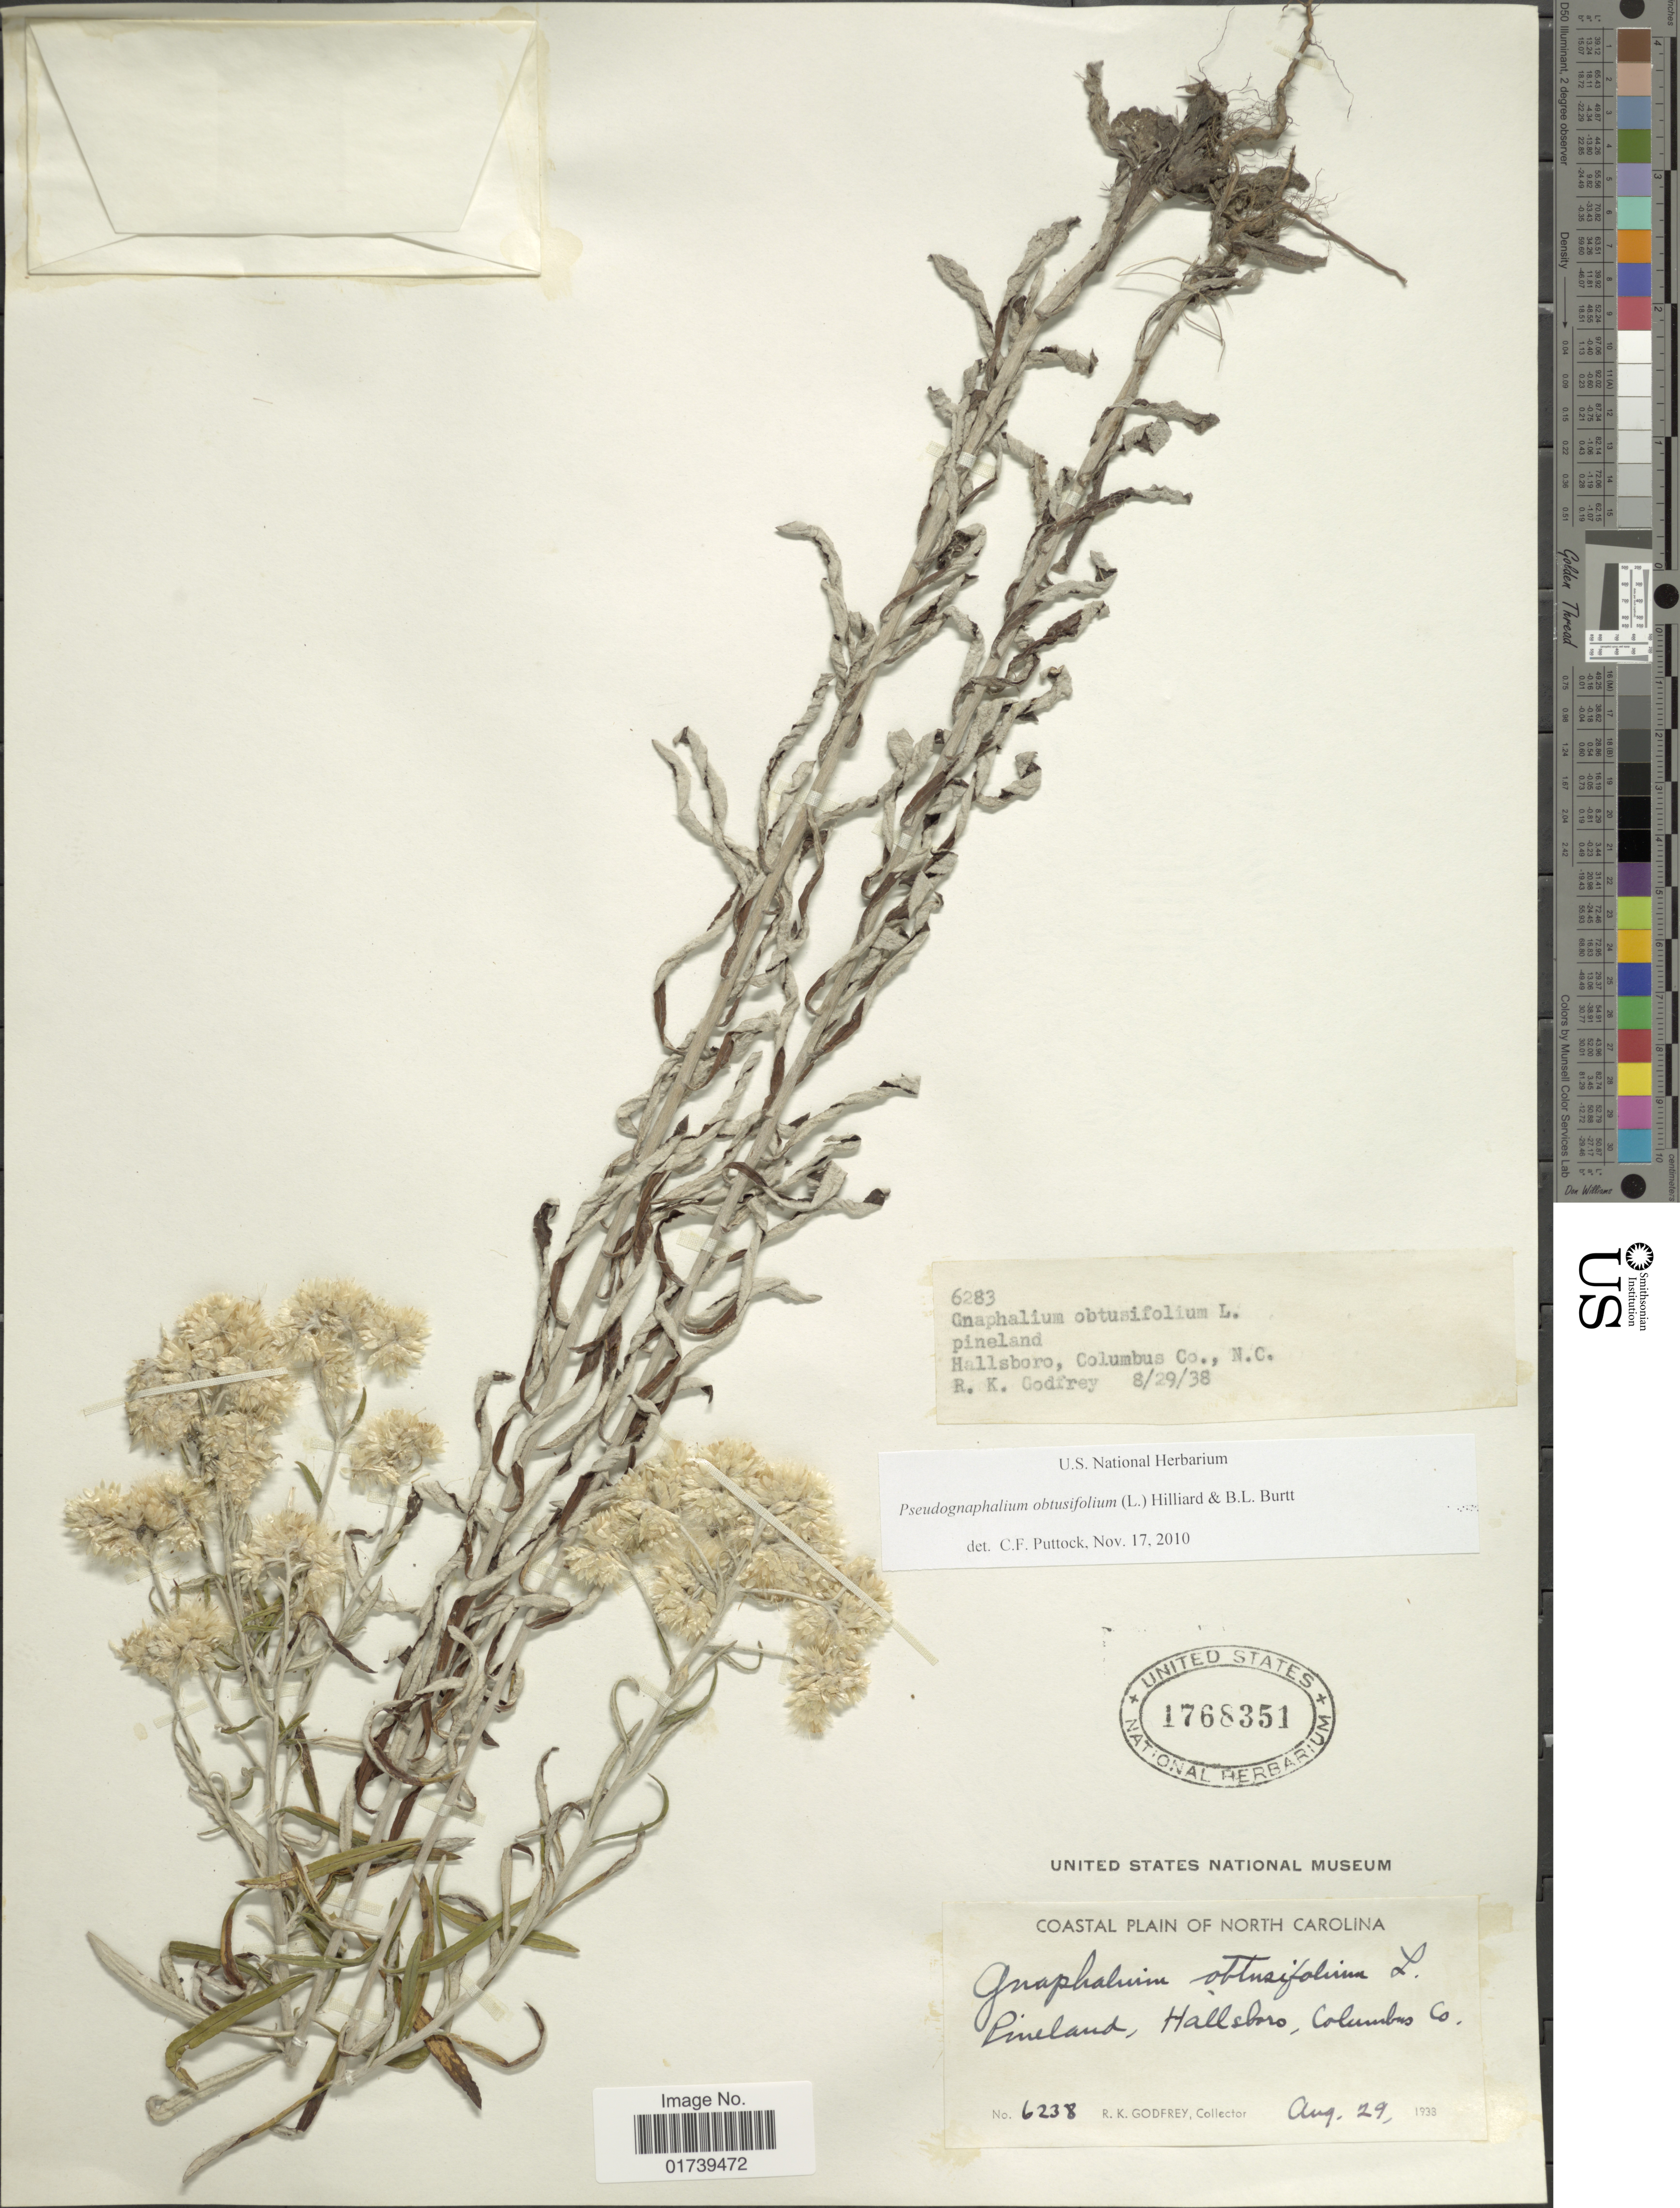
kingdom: Plantae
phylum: Tracheophyta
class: Magnoliopsida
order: Asterales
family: Asteraceae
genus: Pseudognaphalium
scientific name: Pseudognaphalium obtusifolium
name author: (L.) Hilliard & B.L. Burtt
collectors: R. K. Godfrey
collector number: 6238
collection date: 1938-08-29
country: United States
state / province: North Carolina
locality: Hallsboro, Columbus Co.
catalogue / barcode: US 1768351